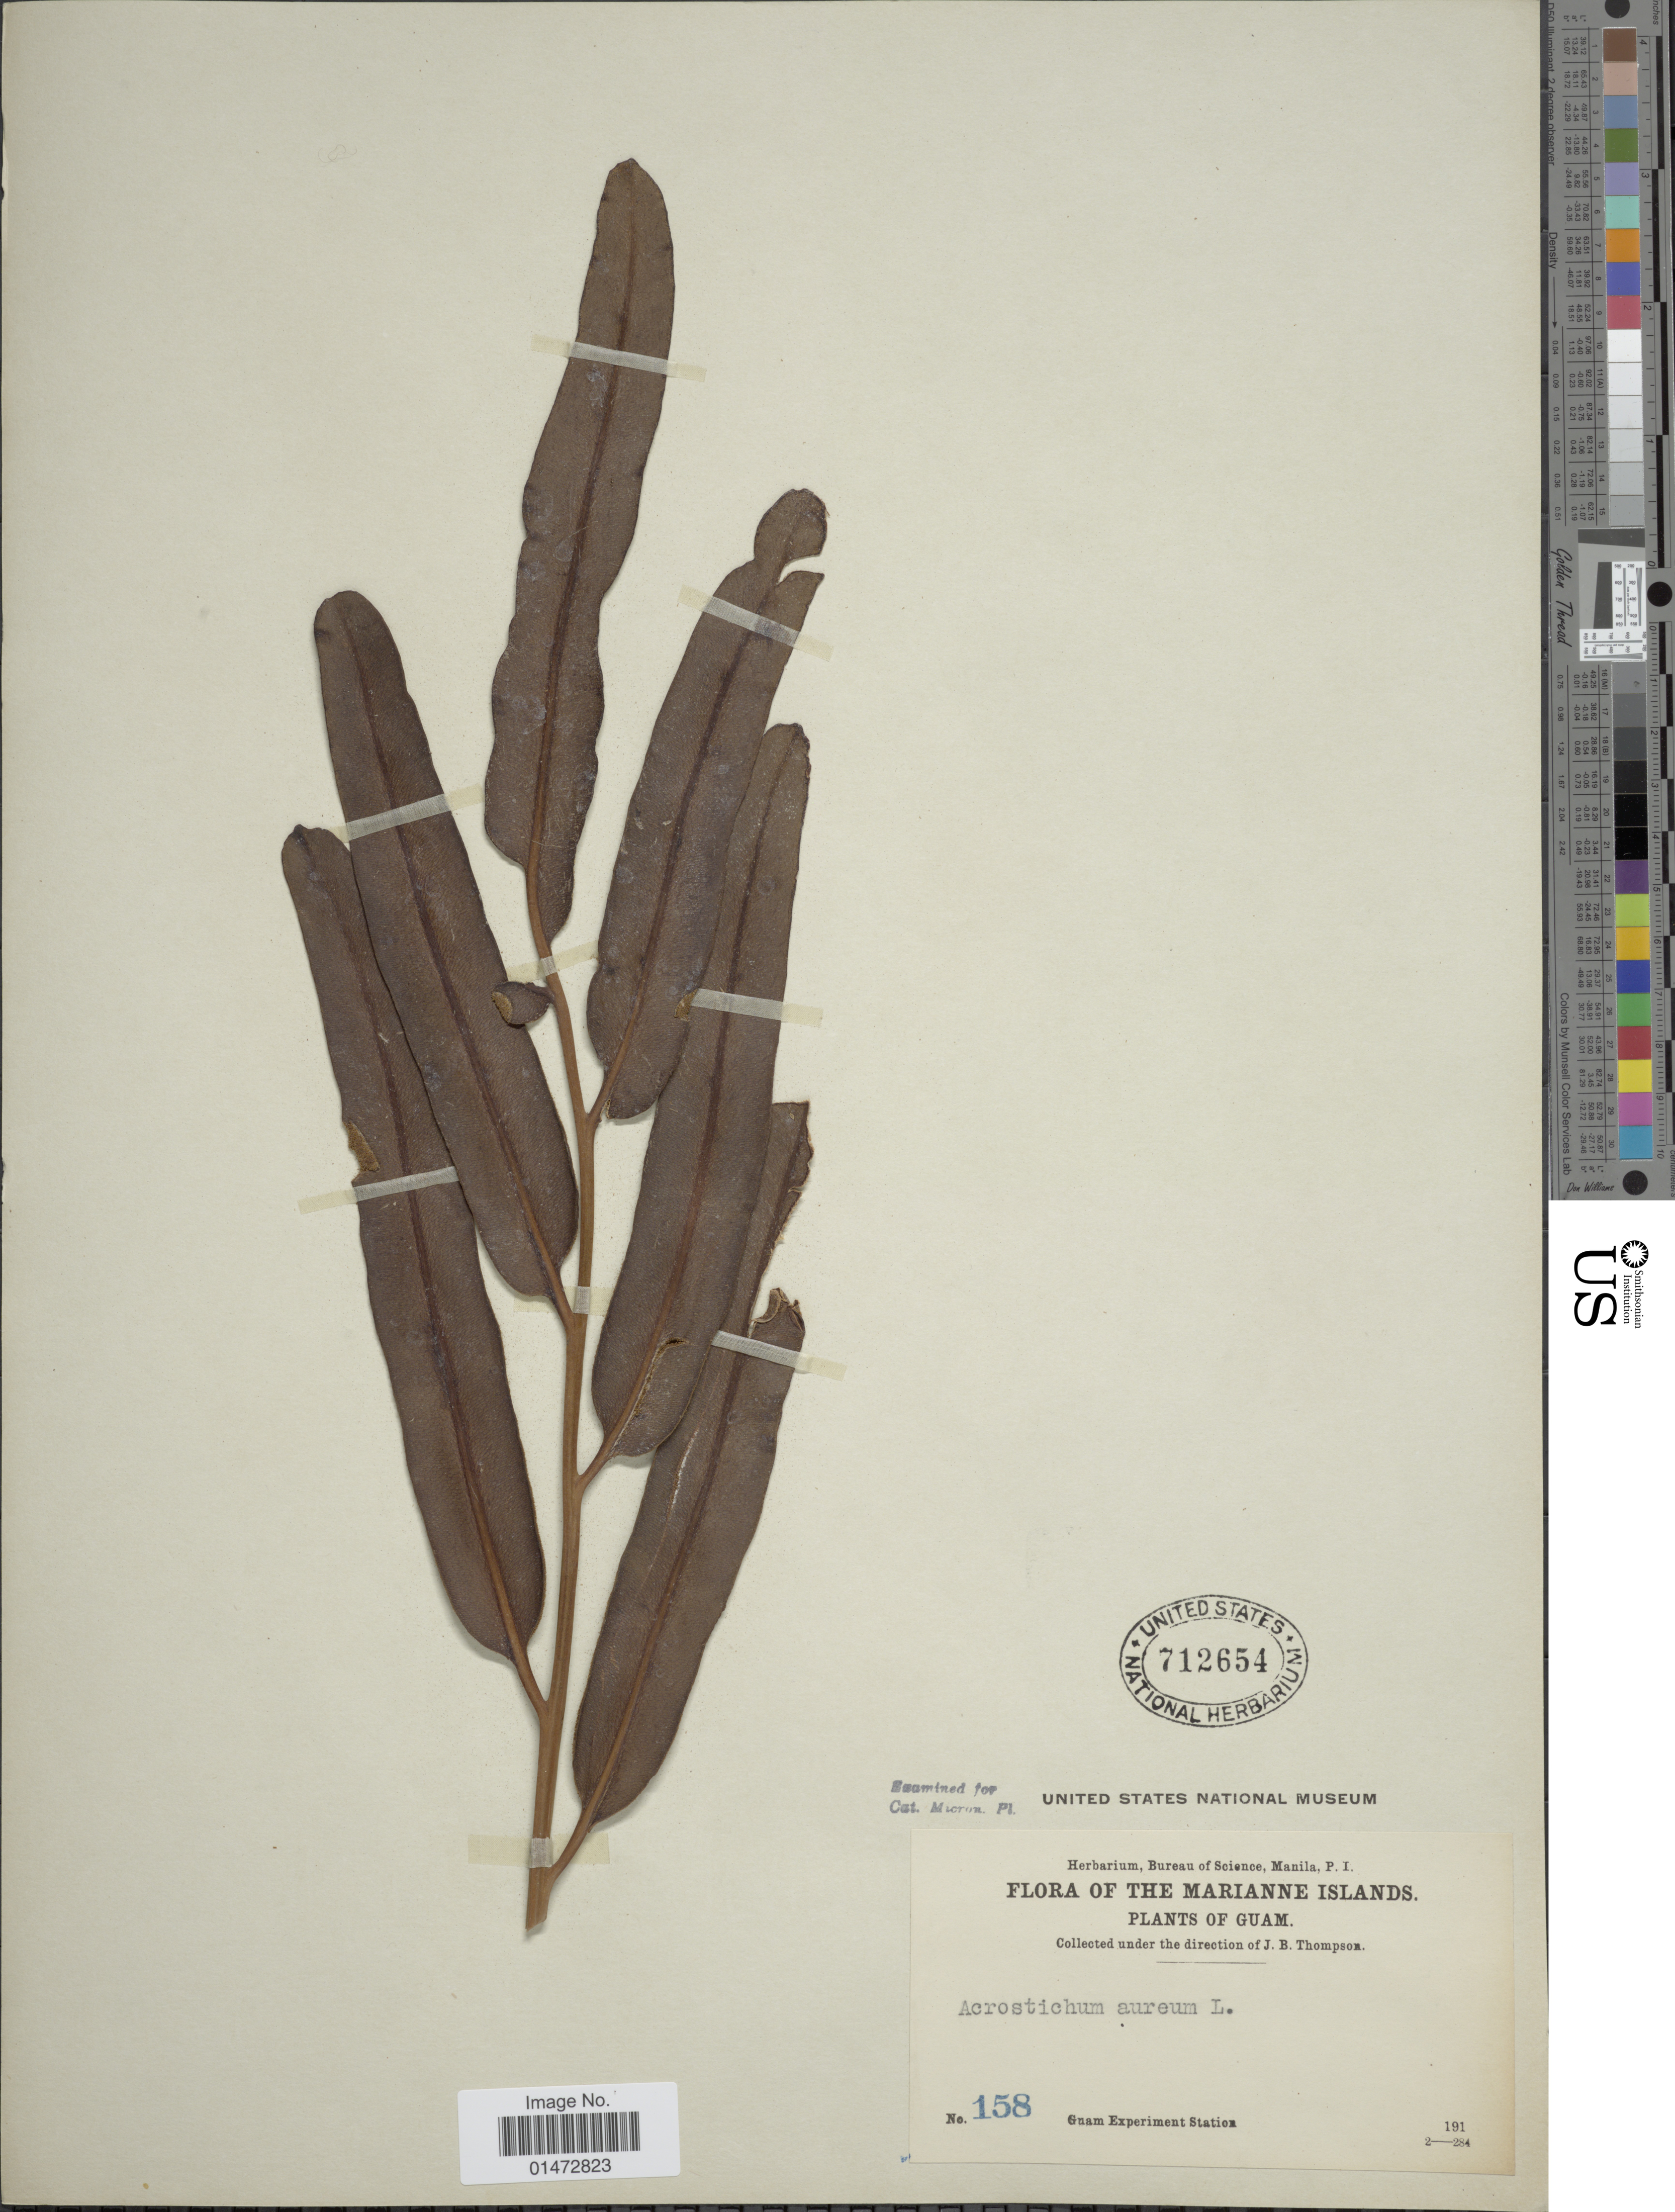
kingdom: Plantae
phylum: Tracheophyta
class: Polypodiopsida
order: Polypodiales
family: Pteridaceae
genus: Acrostichum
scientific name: Acrostichum aureum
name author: L.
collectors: J. B. Thompson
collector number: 158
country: Guam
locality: Flora of the Marianne Islands. Plants of Guam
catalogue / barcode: US 712654